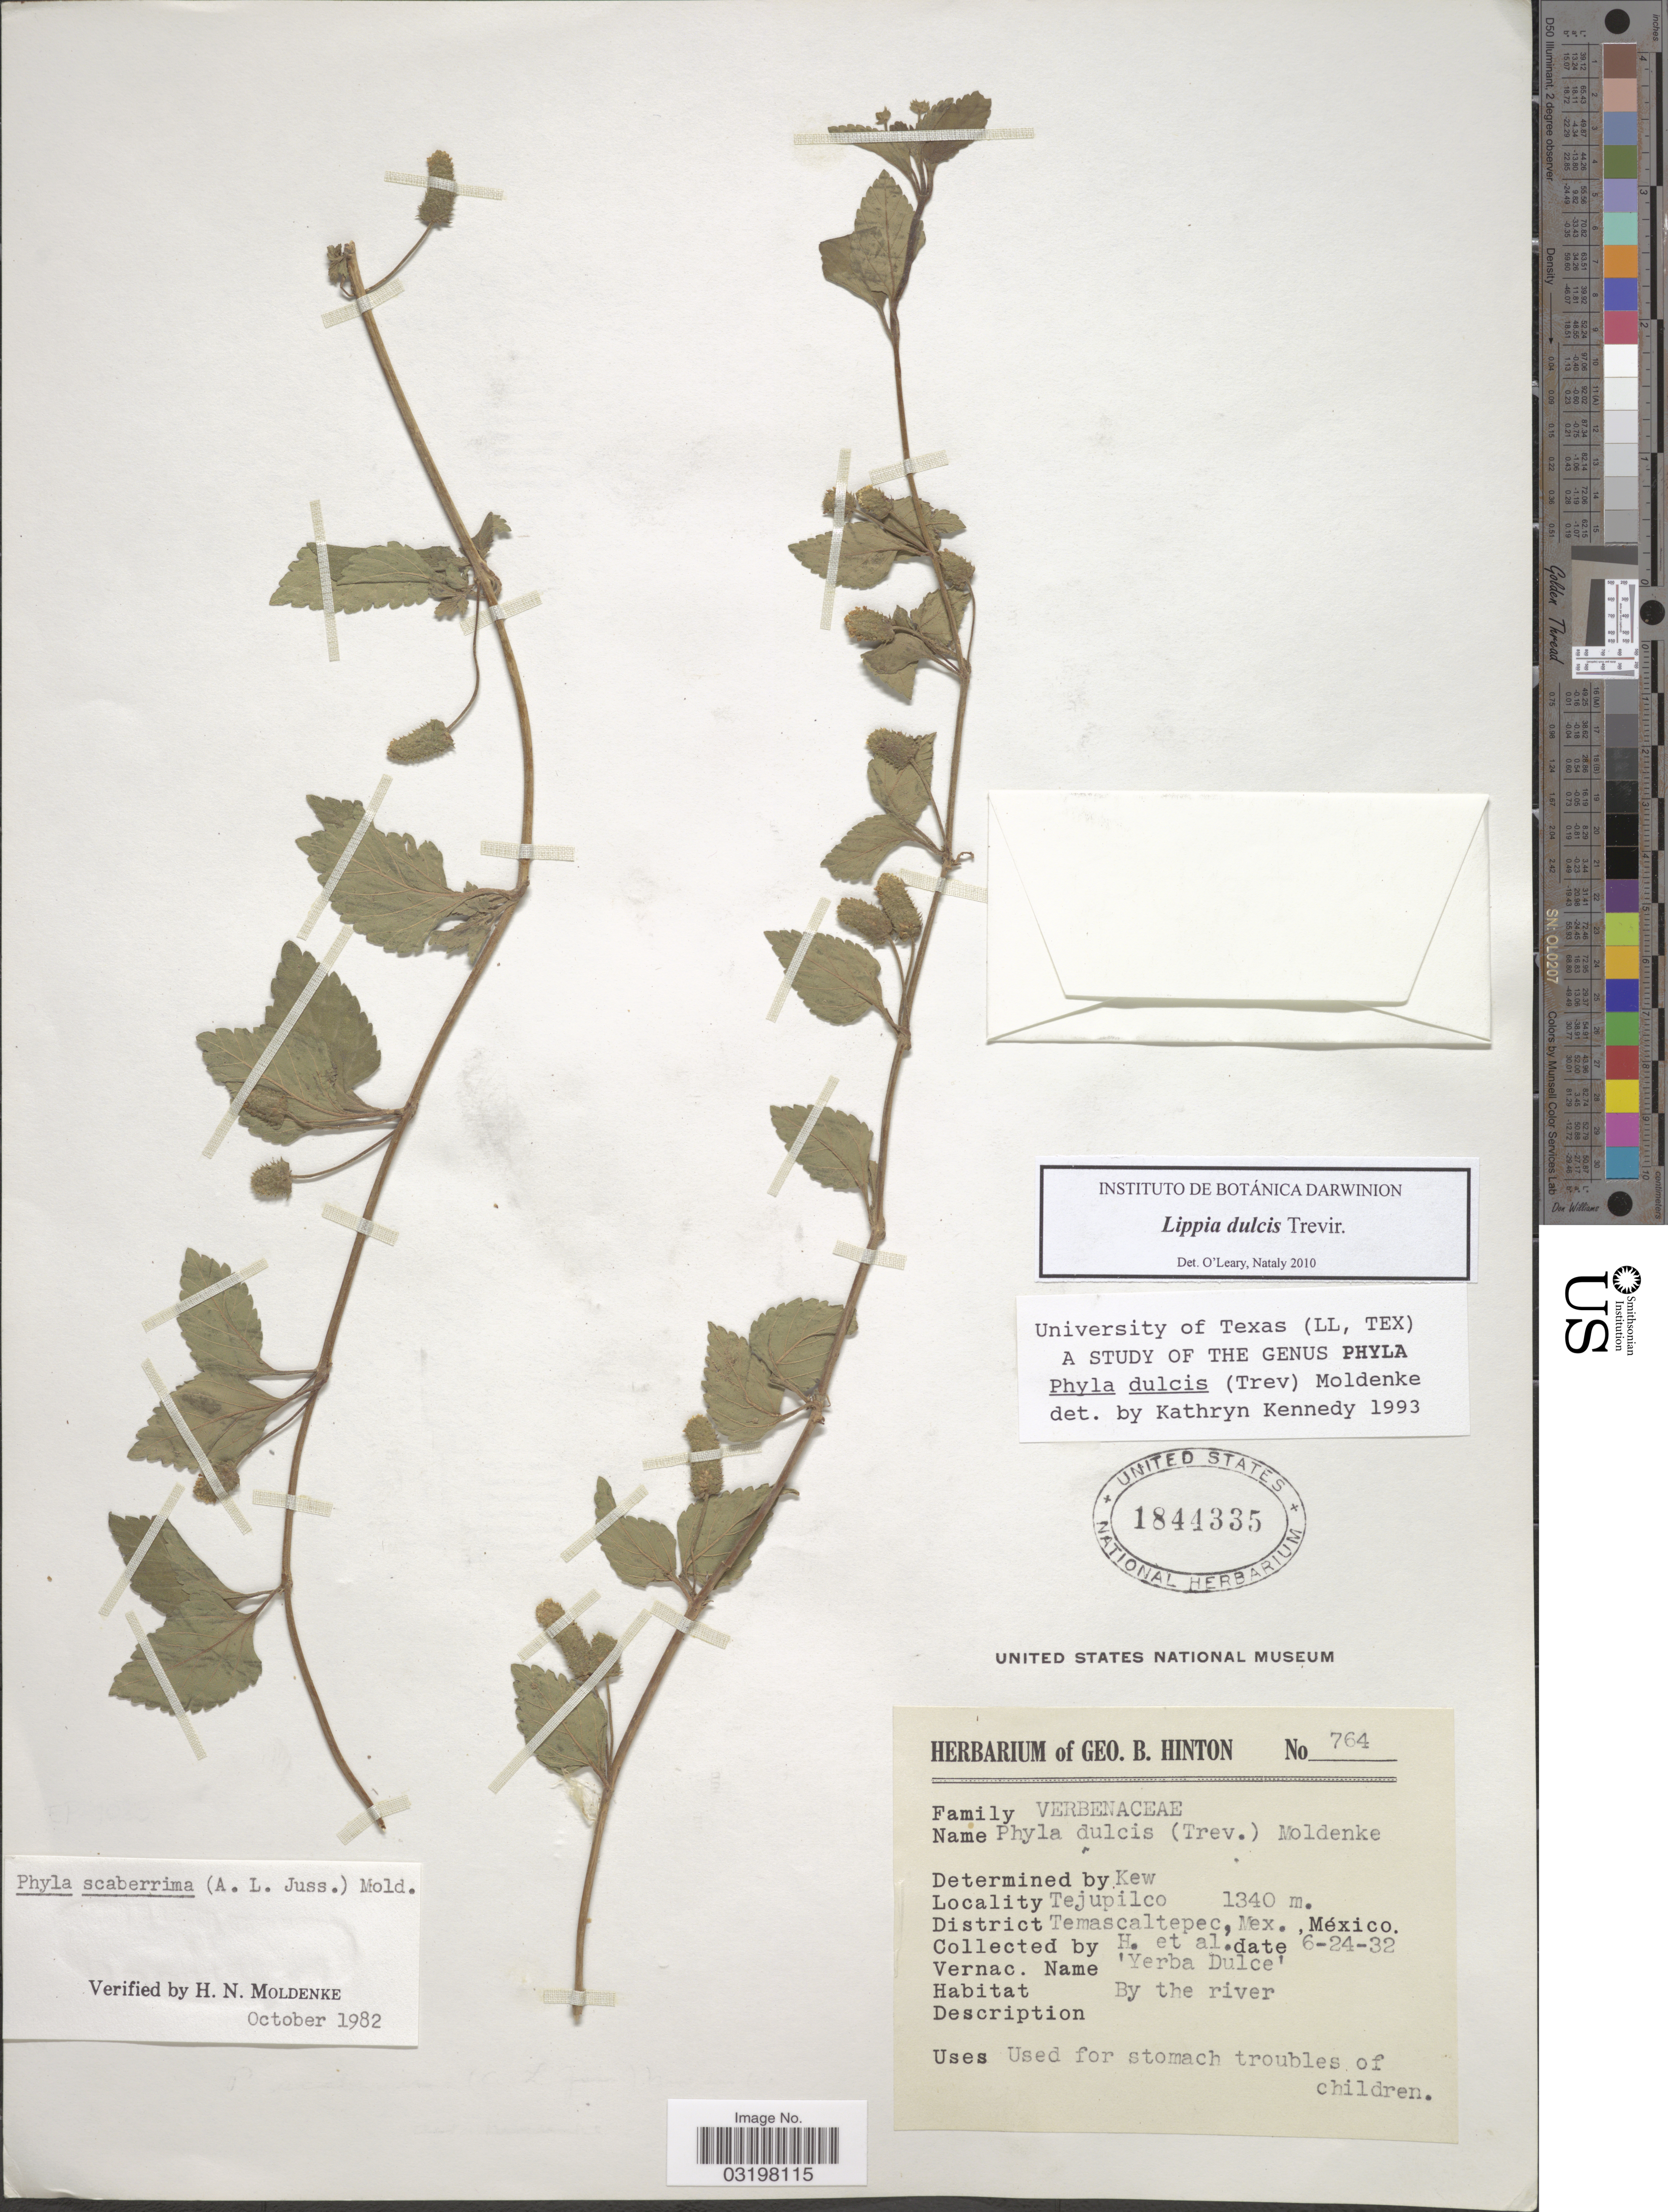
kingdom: Plantae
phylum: Tracheophyta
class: Magnoliopsida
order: Lamiales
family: Verbenaceae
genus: Lippia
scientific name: Lippia dulcis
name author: Trevis.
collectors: G. B. Hinton & et al.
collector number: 764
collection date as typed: Transcribed d/m/y: 24/6/32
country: Mexico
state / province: México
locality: Tejupilco. District Temascaltepec. By the river.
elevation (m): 1340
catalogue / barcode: US 1844335